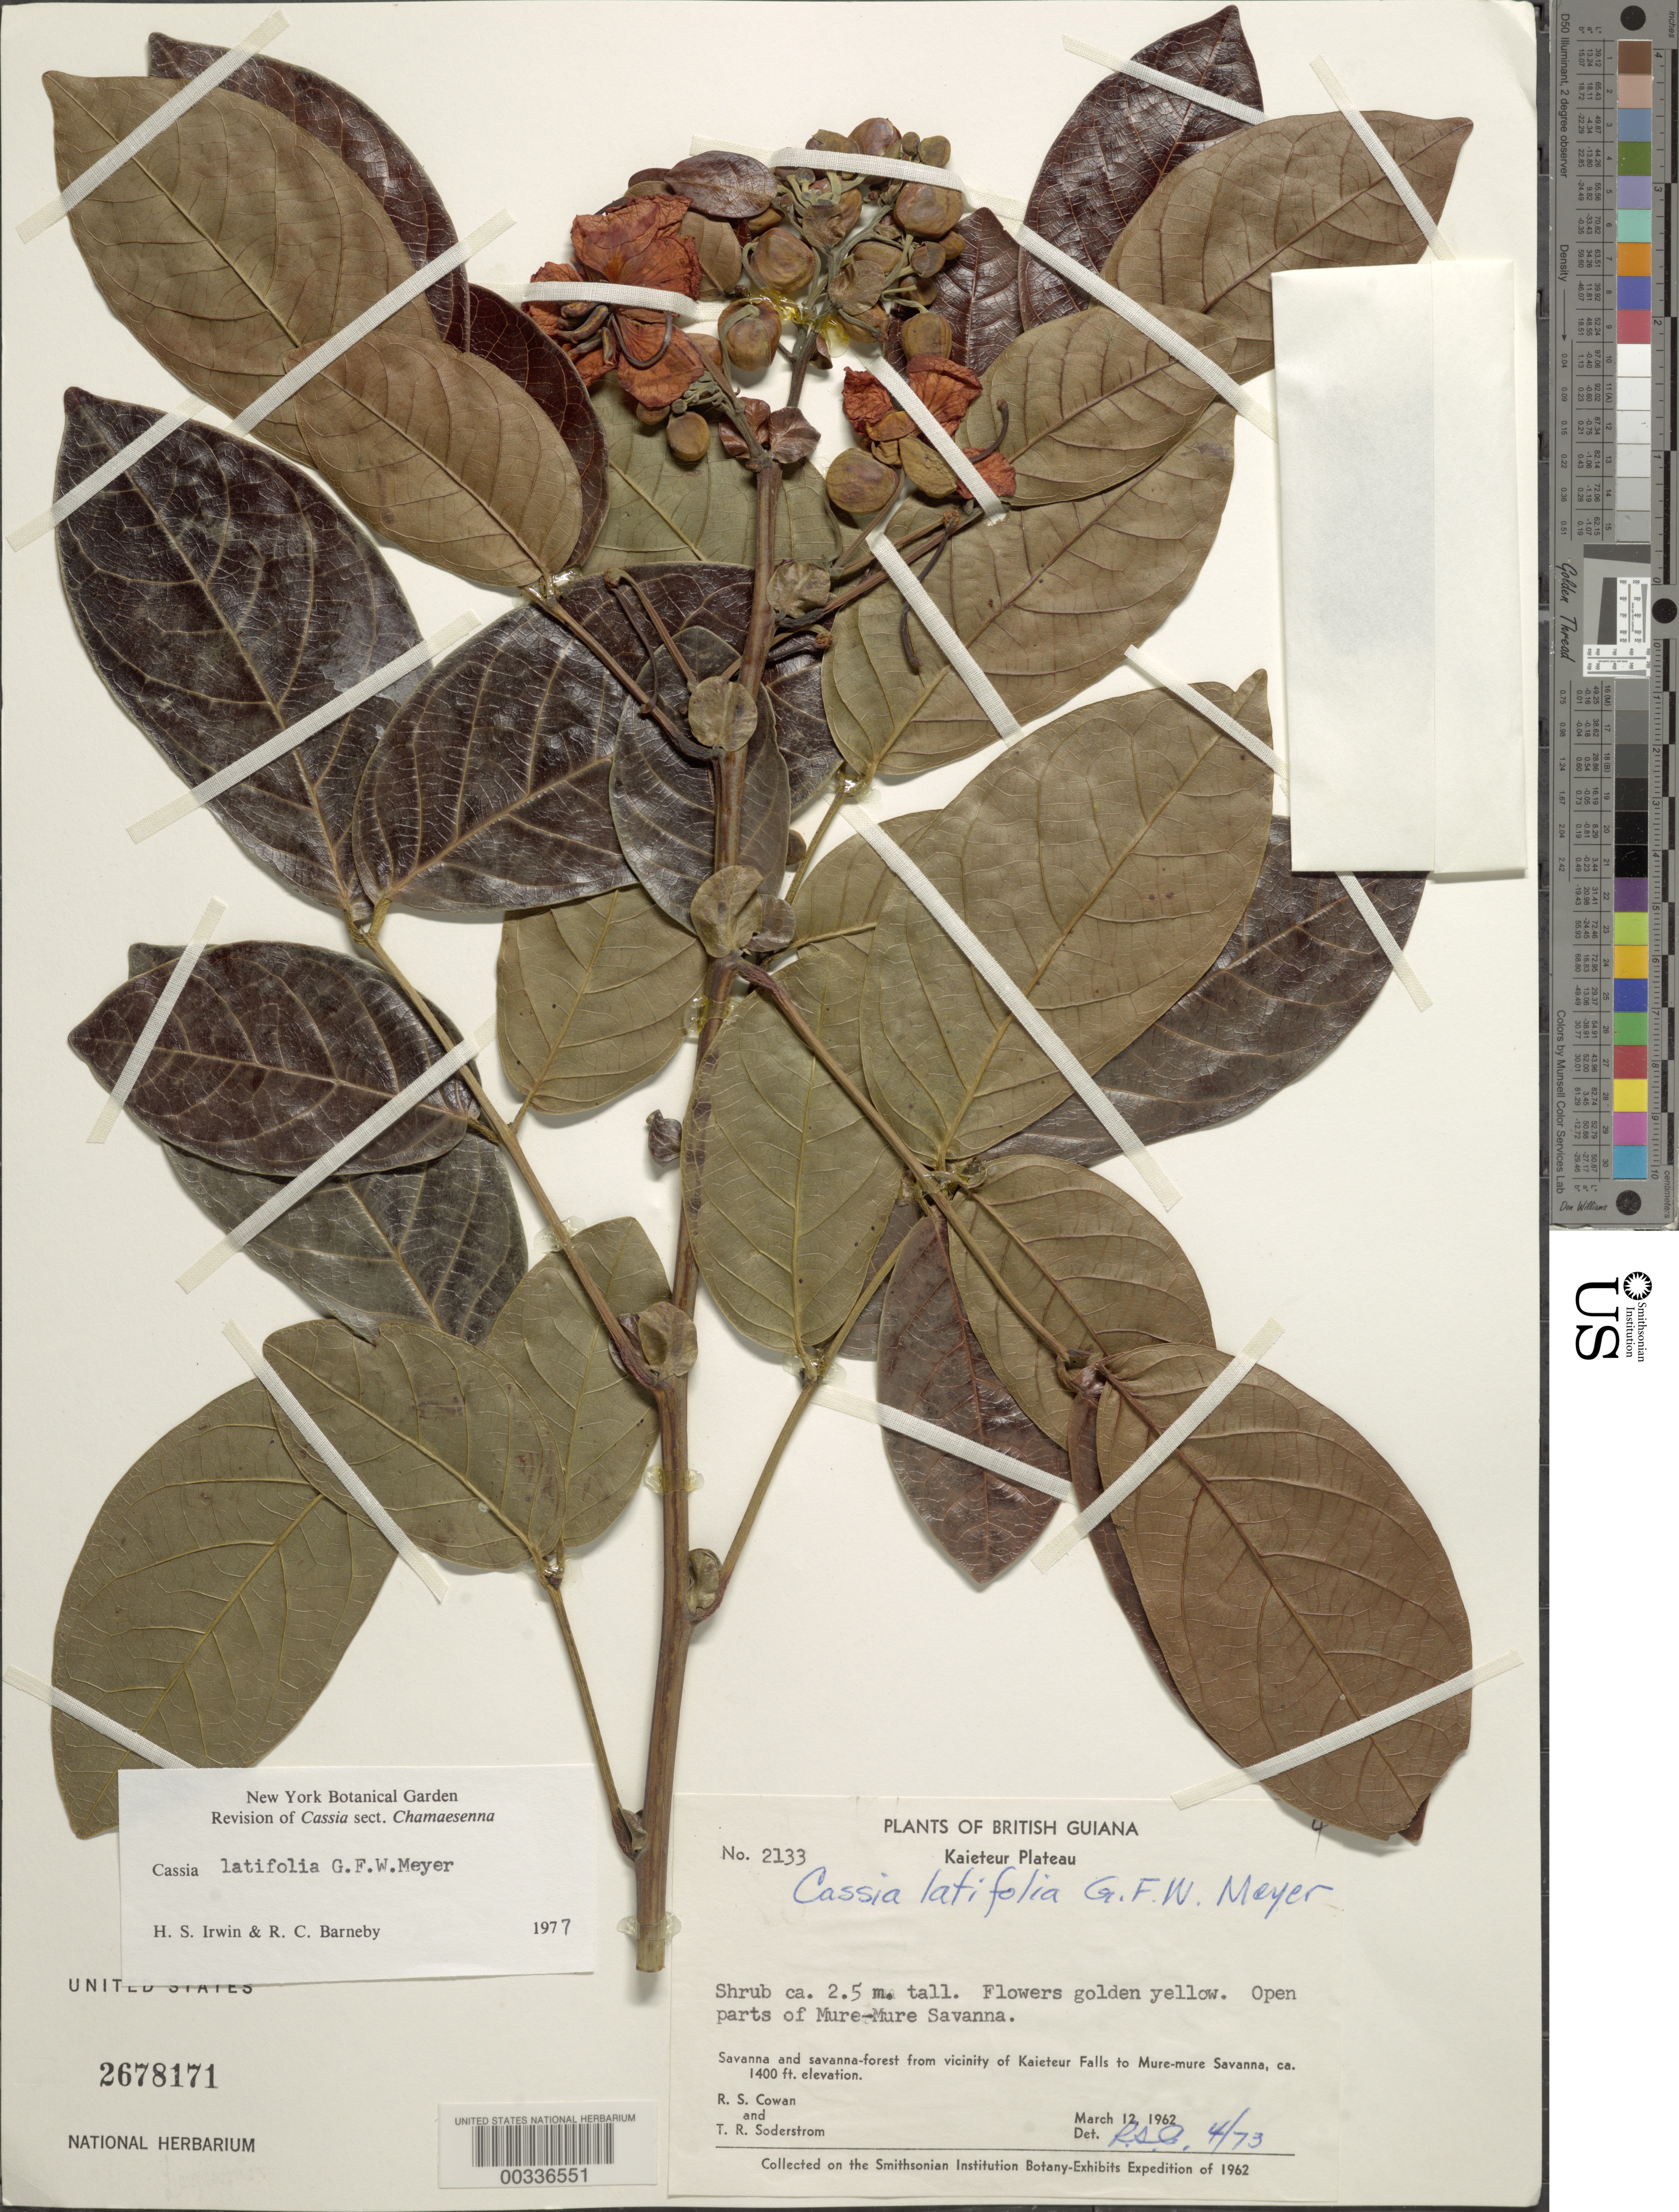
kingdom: Plantae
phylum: Tracheophyta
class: Magnoliopsida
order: Fabales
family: Fabaceae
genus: Senna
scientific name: Senna latifolia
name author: (G. Mey.) H.S. Irwin & Barneby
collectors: R. S. Cowan & T. R. Soderstrom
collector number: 2133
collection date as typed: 12 Mar 1962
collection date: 1962-03-12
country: Guyana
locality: Mure-mure savanna; kaieteur plateau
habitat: Open parts of savanna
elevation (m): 427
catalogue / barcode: US 2678171